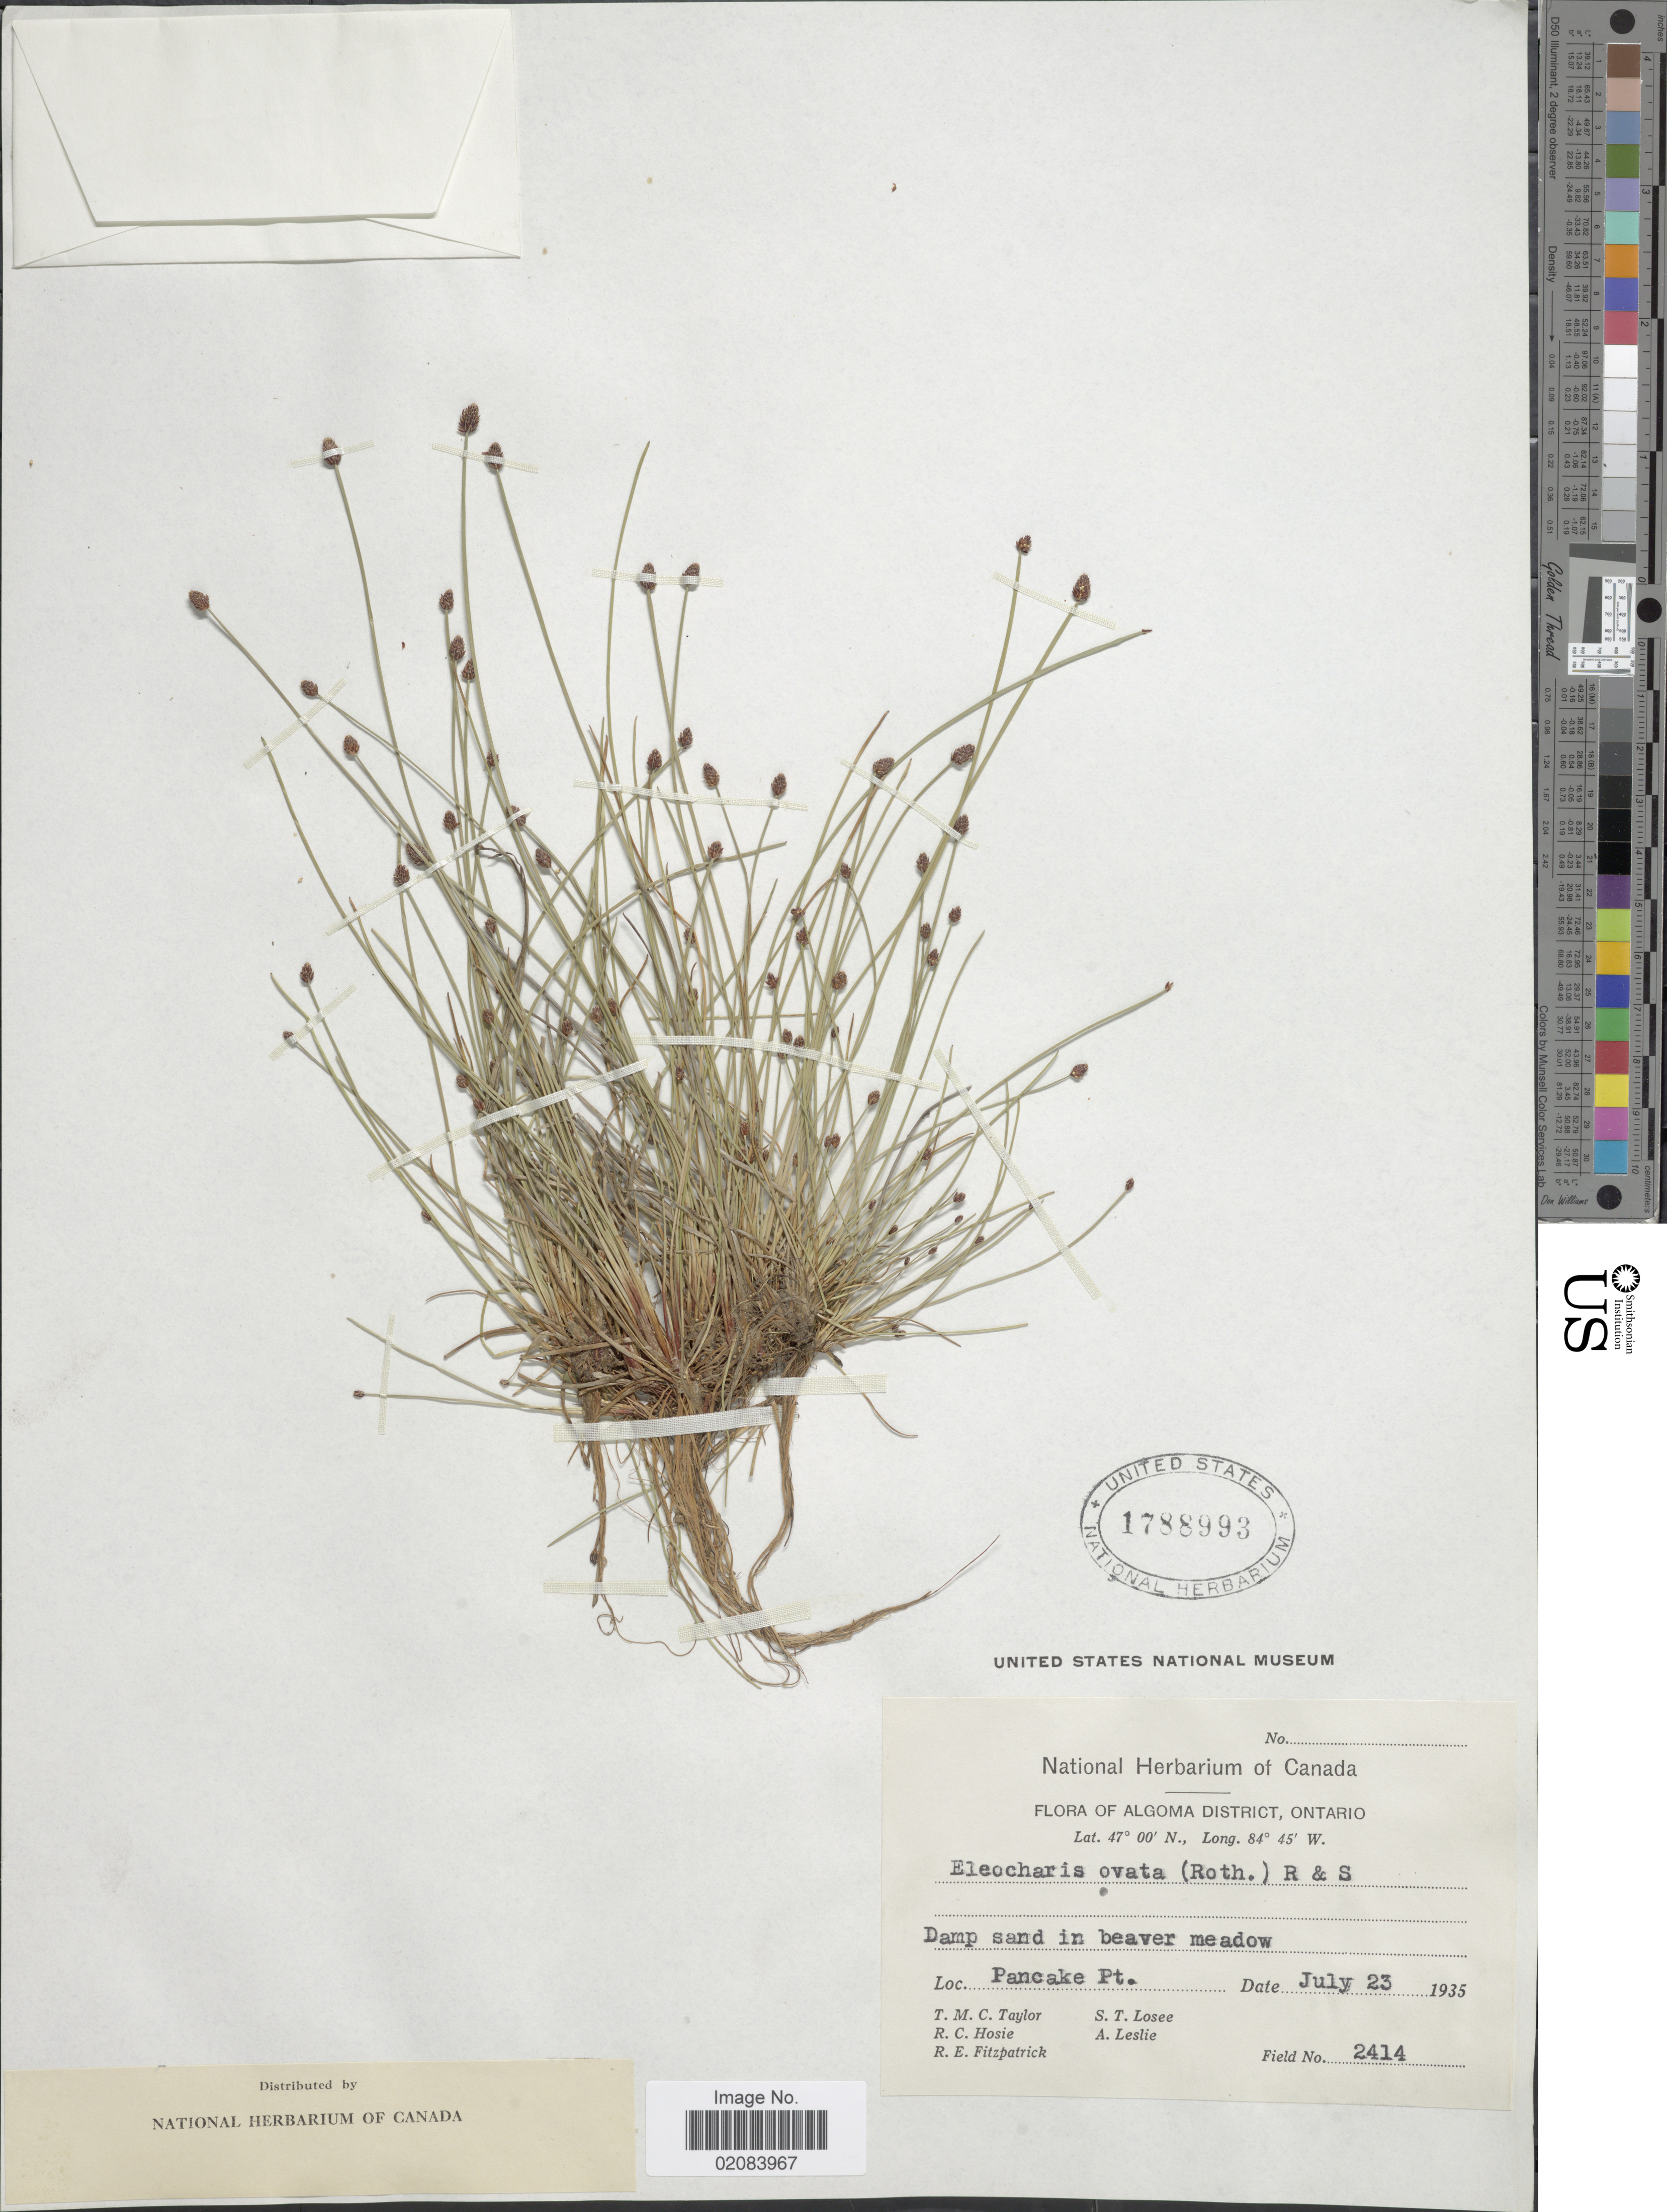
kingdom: Plantae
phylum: Tracheophyta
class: Liliopsida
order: Poales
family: Cyperaceae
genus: Eleocharis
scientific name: Eleocharis ovata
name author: (Roth) Roem. & Schult.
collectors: T. M. C. Taylor, R. Hosie, R. Fitzpatrick, S. Losee & A. Leslie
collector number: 2414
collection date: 1935-07-23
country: Canada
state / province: Ontario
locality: Algoma District. Pancake Pt.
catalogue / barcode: US 1788993